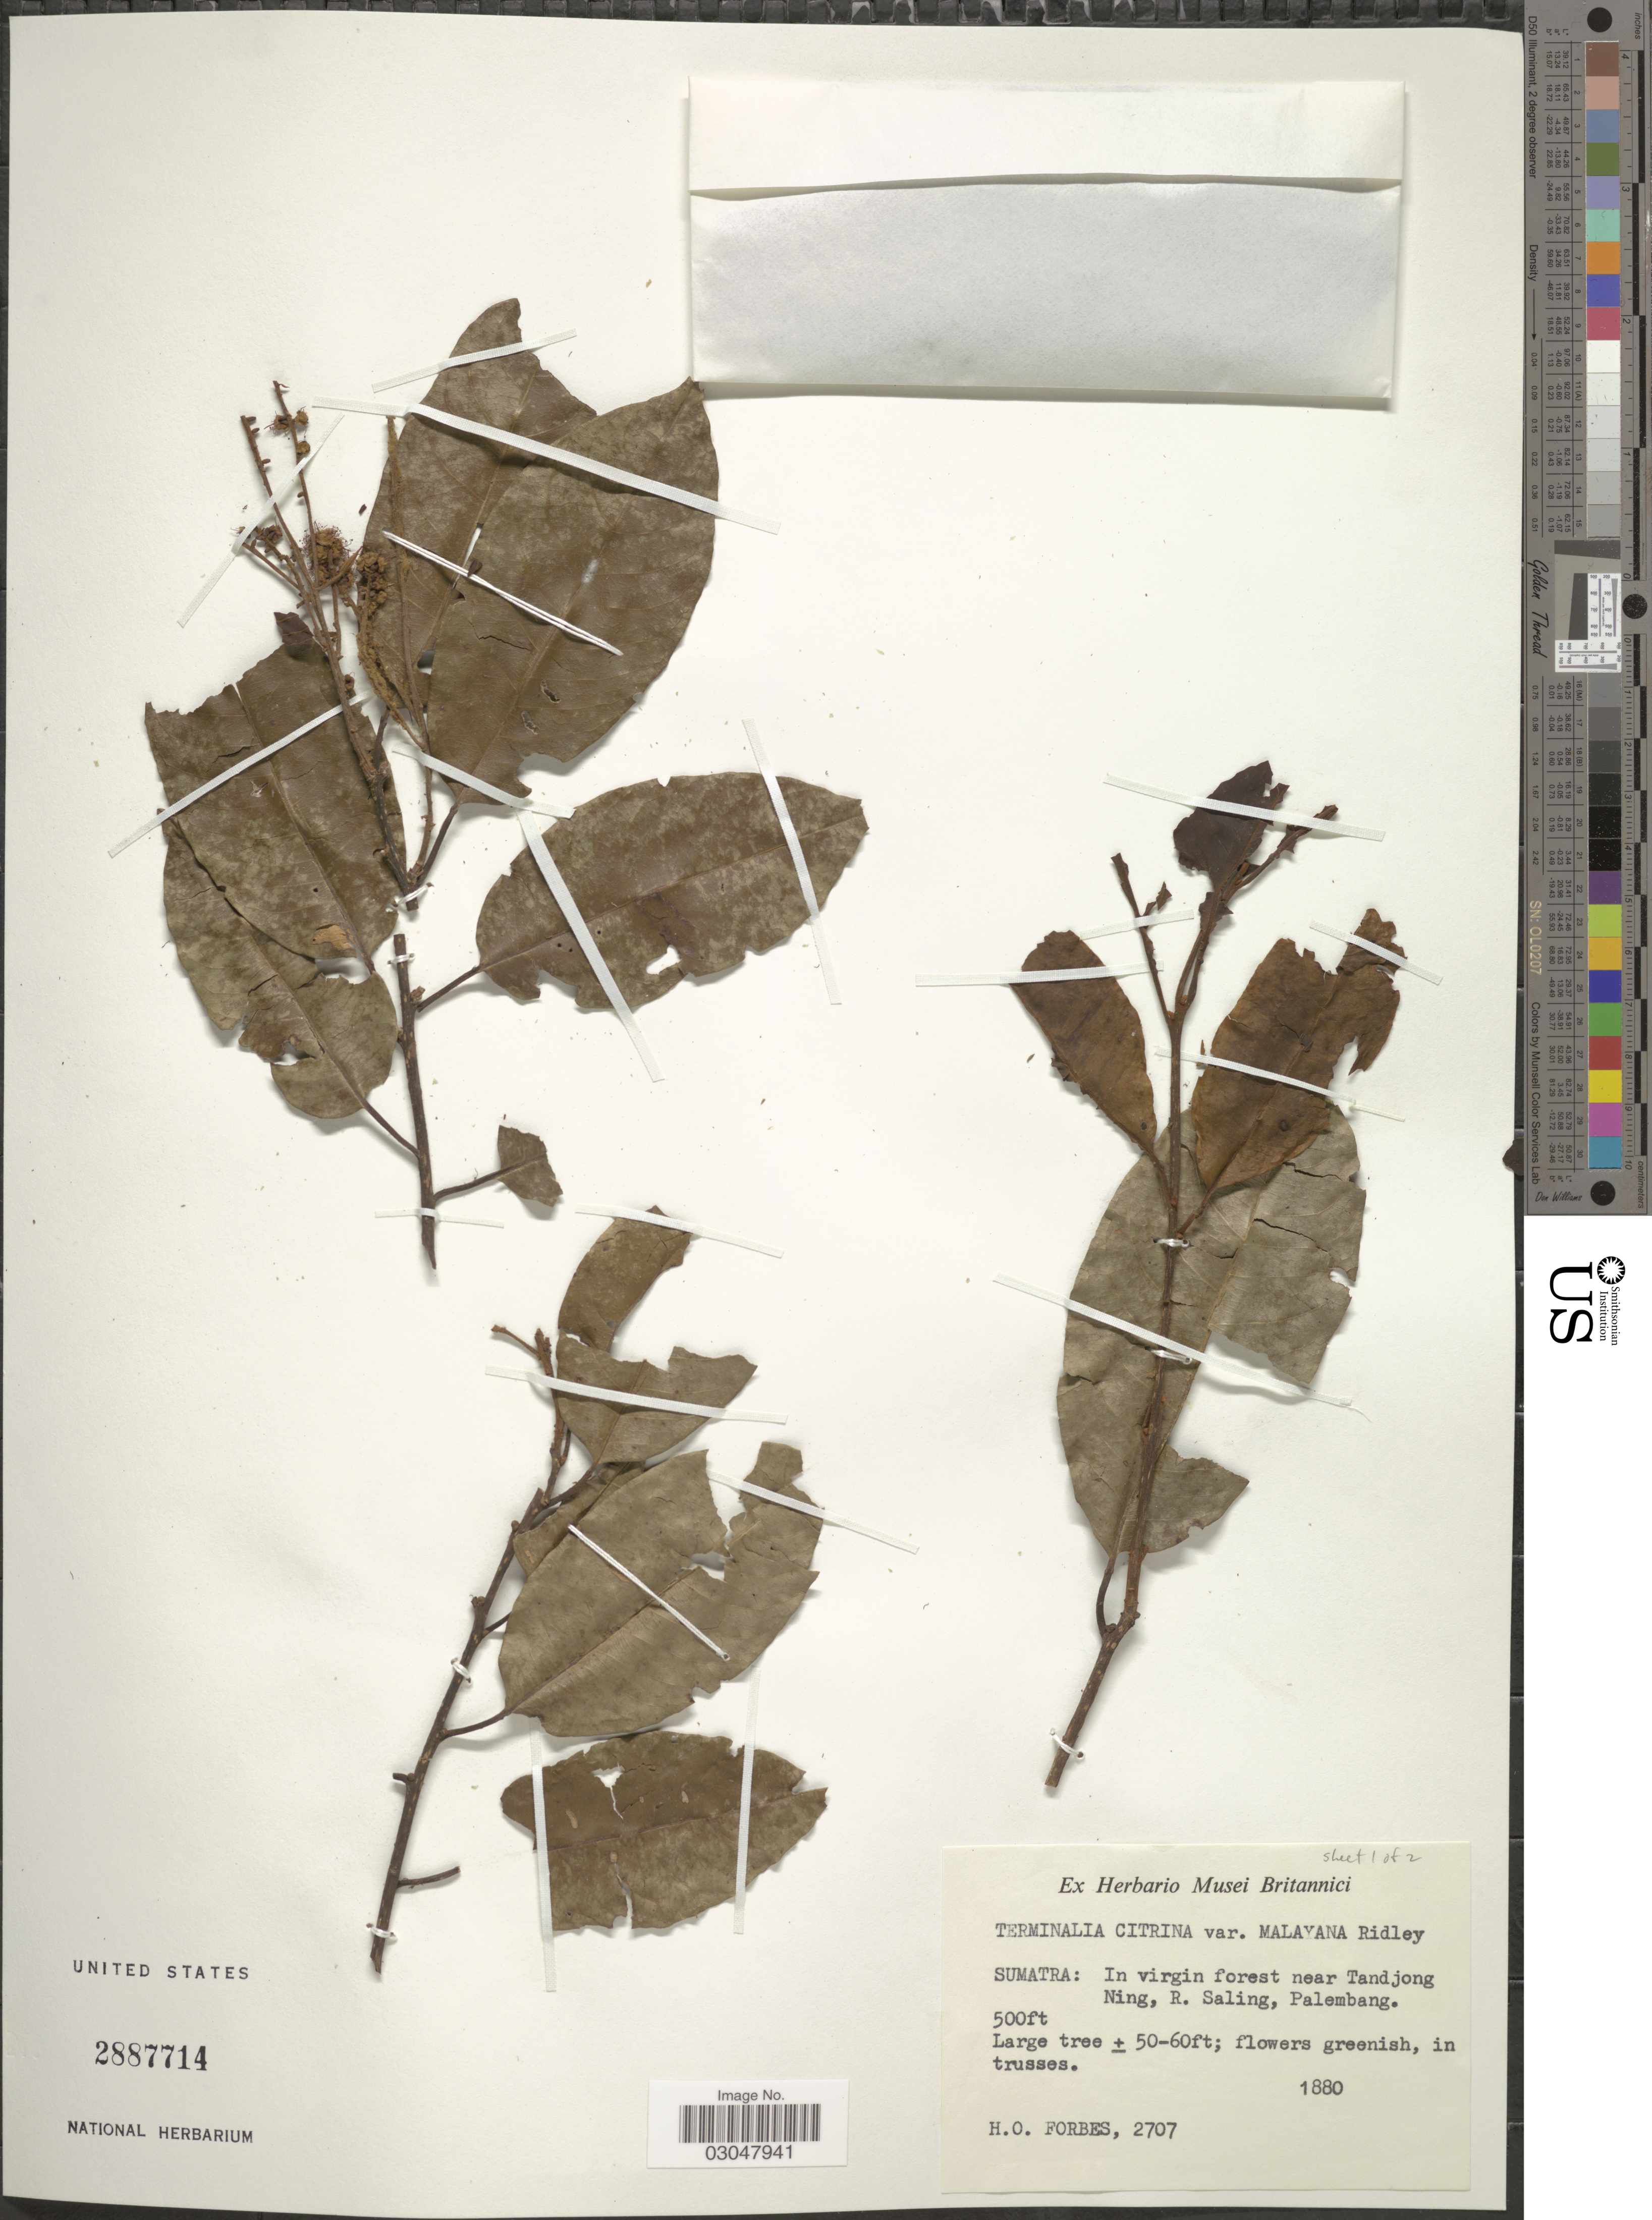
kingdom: Plantae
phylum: Tracheophyta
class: Magnoliopsida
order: Myrtales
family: Combretaceae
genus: Terminalia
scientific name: Terminalia citrina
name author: (Gaertn.) Roxb. ex Flem.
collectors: H. O. Forbes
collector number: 2707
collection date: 1880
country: Indonesia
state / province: Sumatra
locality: In virgin forest near Tandjong Ning, R. Saling, Palembang.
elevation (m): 152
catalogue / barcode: US 2887714